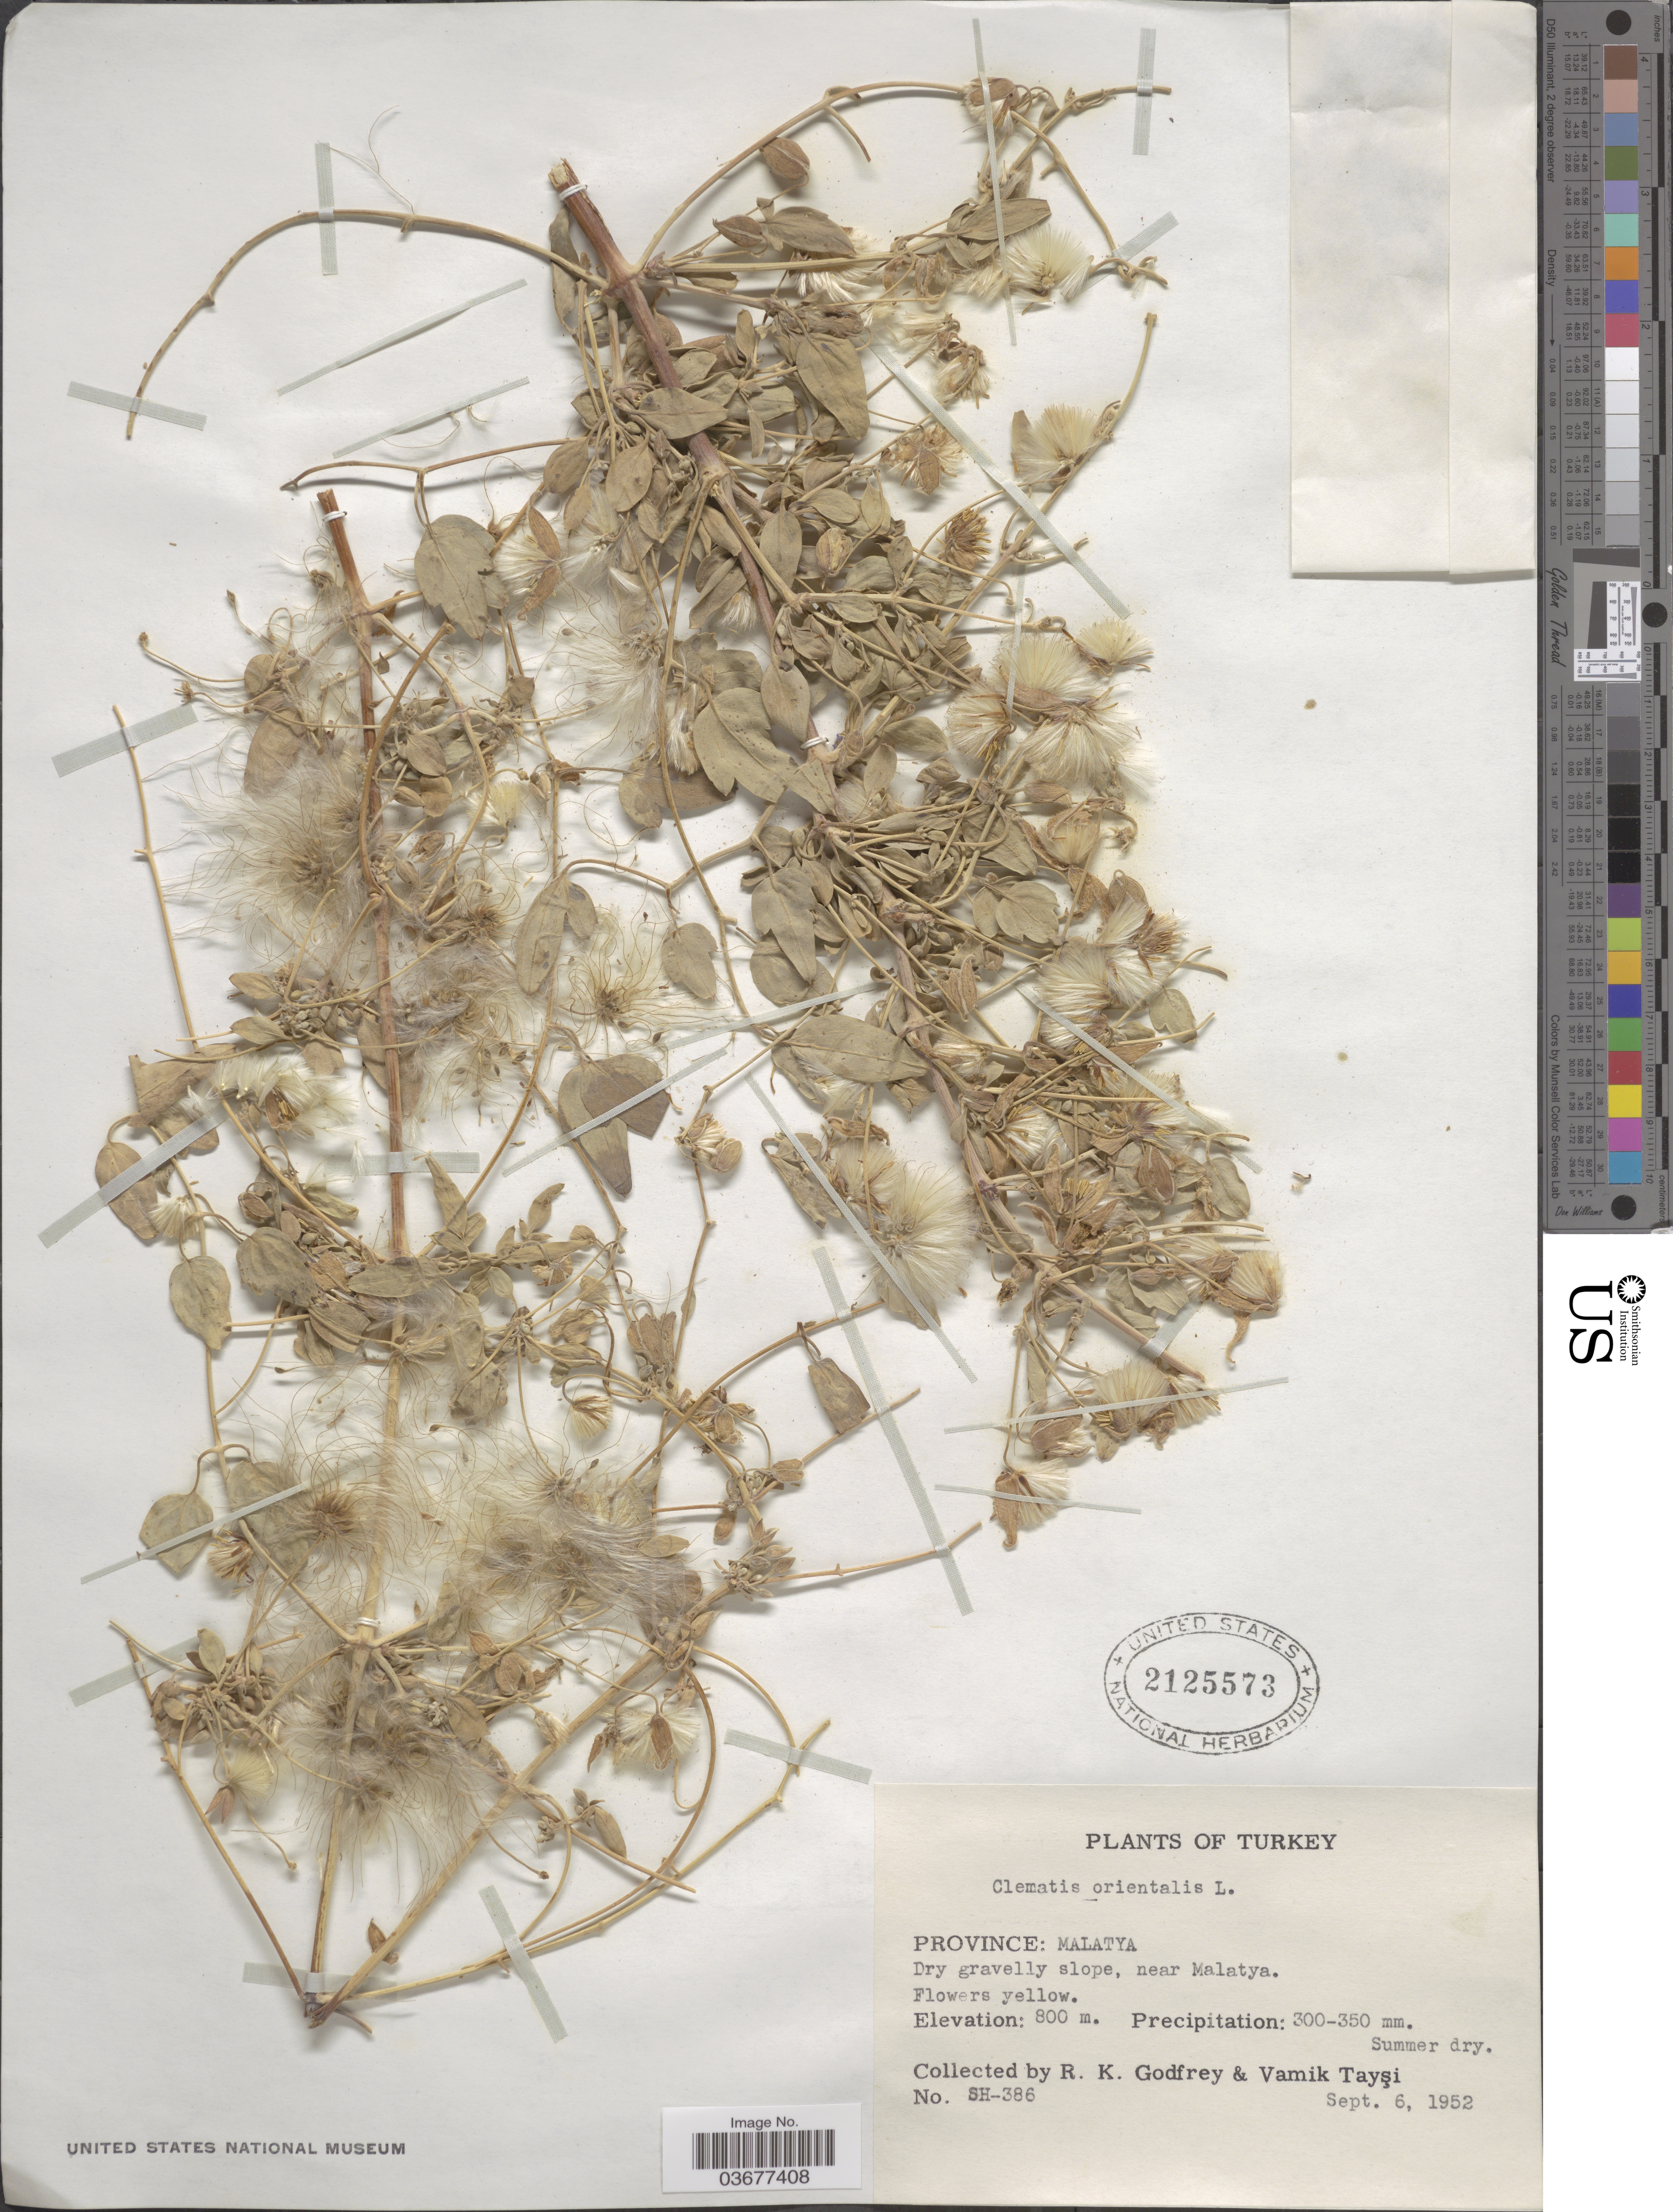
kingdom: Plantae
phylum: Tracheophyta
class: Magnoliopsida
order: Ranunculales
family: Ranunculaceae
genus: Clematis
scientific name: Clematis orientalis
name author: L.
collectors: R. K. Godfrey & V. Taysi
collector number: SH-386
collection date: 1952-09-06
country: Turkey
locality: Province: Malatya. Dry gravelly slope, near Malatya.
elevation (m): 800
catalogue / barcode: US 2125573